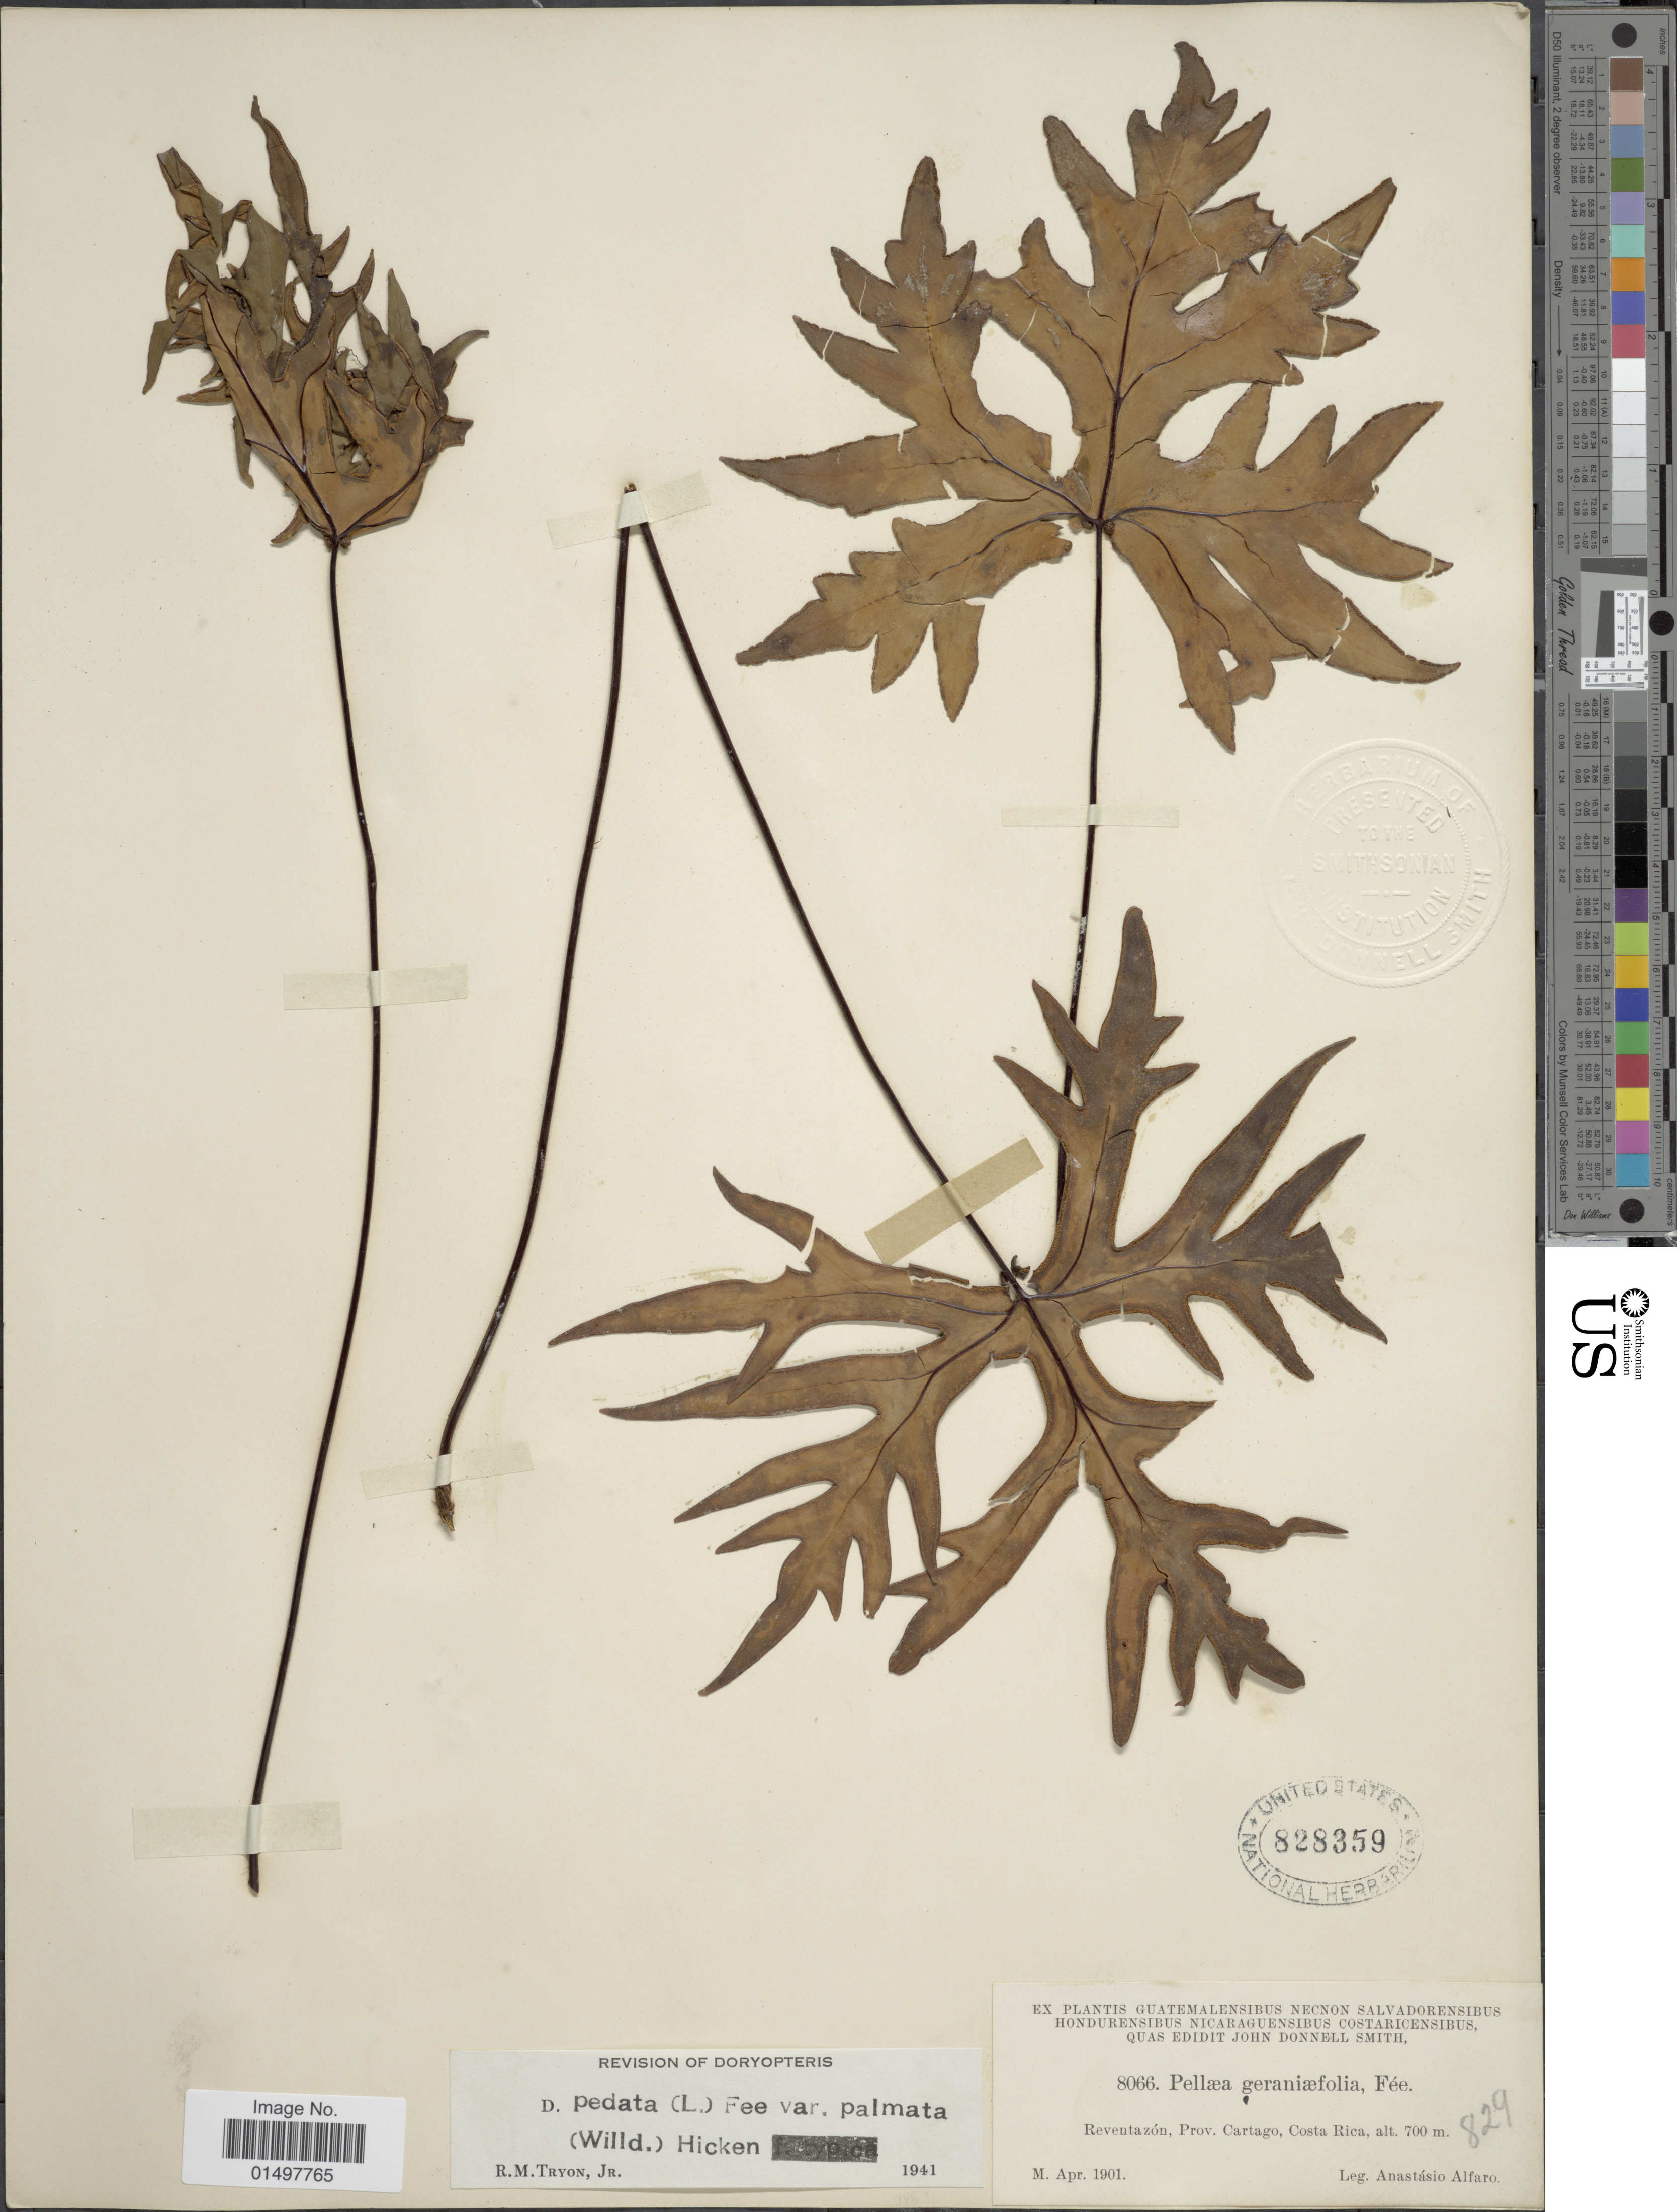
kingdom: Plantae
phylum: Tracheophyta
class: Polypodiopsida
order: Polypodiales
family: Pteridaceae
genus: Doryopteris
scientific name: Doryopteris pedata var. palmata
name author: (Willd.) Hicken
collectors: A. Alfaro Gonzalez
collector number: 8066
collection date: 1901-04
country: Costa Rica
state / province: Cartago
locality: Reventazon, Prov. Cartago.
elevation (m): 700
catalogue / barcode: US 828359